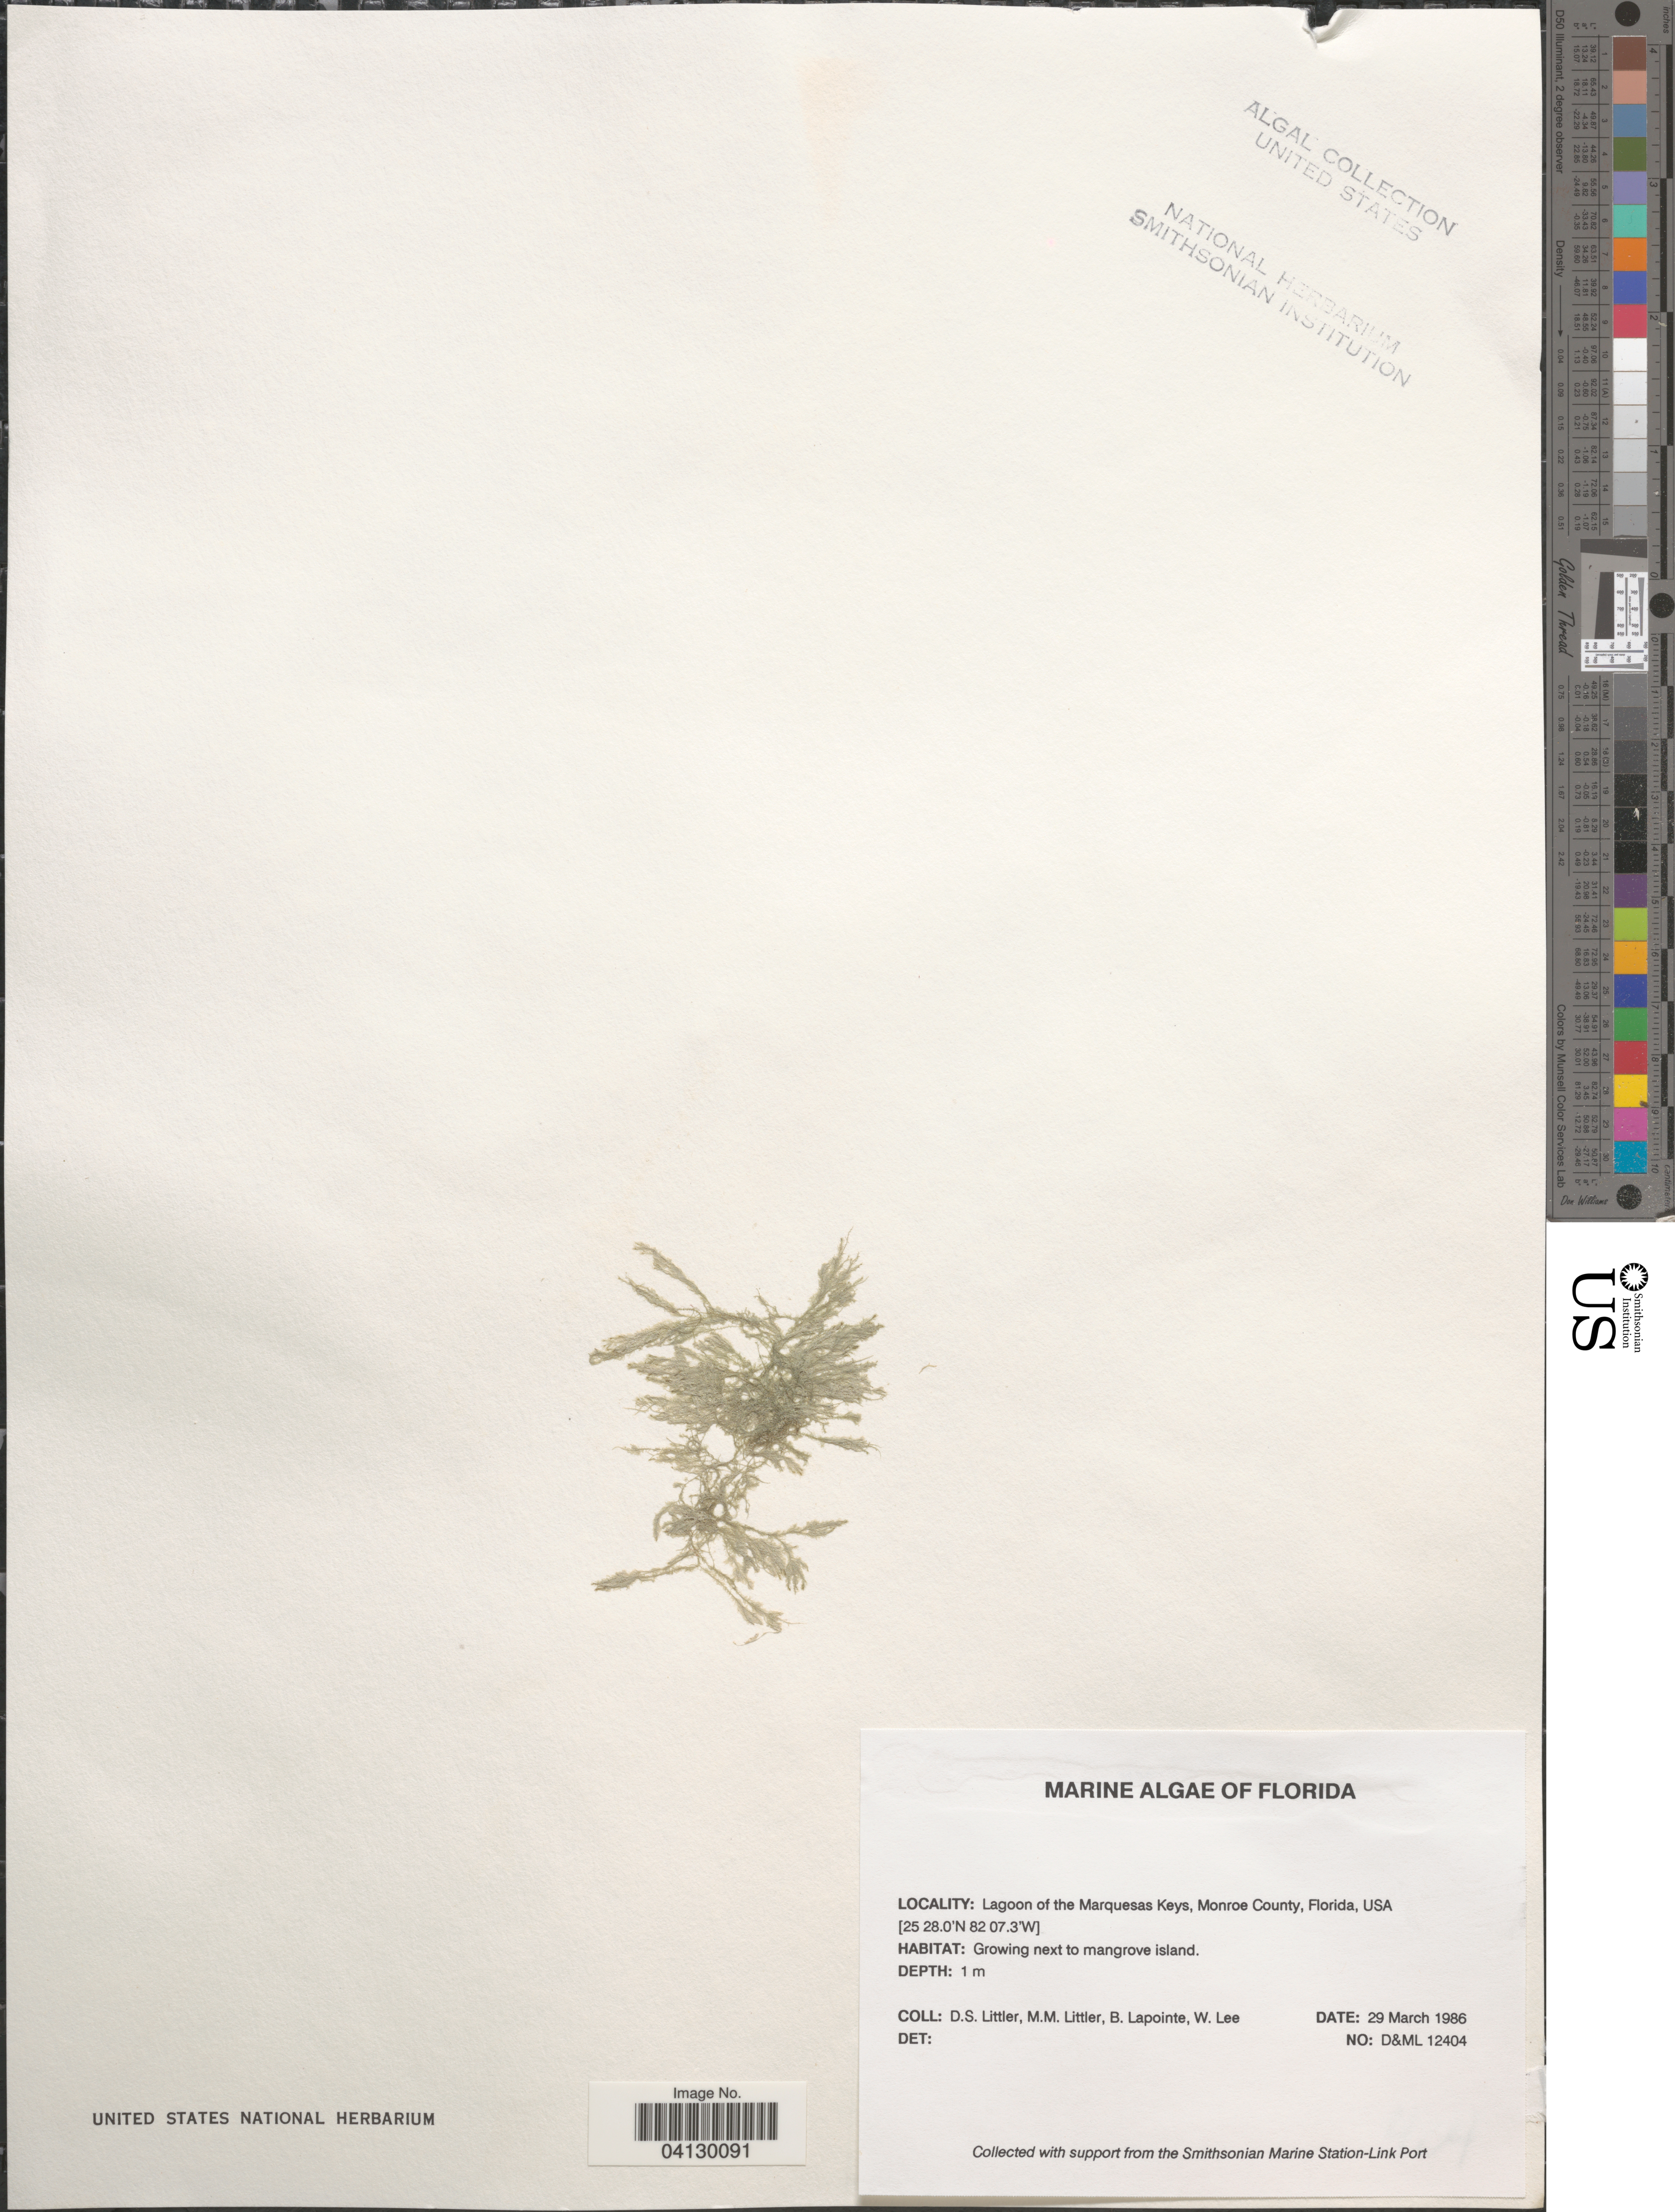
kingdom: Plantae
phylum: Rhodophyta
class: Florideophyceae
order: Corallinales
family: Corallinaceae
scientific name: Crustose Coralline Algae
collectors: D. S. Littler, B. Lapointe & W. Lee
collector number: D&ML 12404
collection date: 1986-03-29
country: United States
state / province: Florida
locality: Lagoon of the Marquesas Keys, Monroe County.